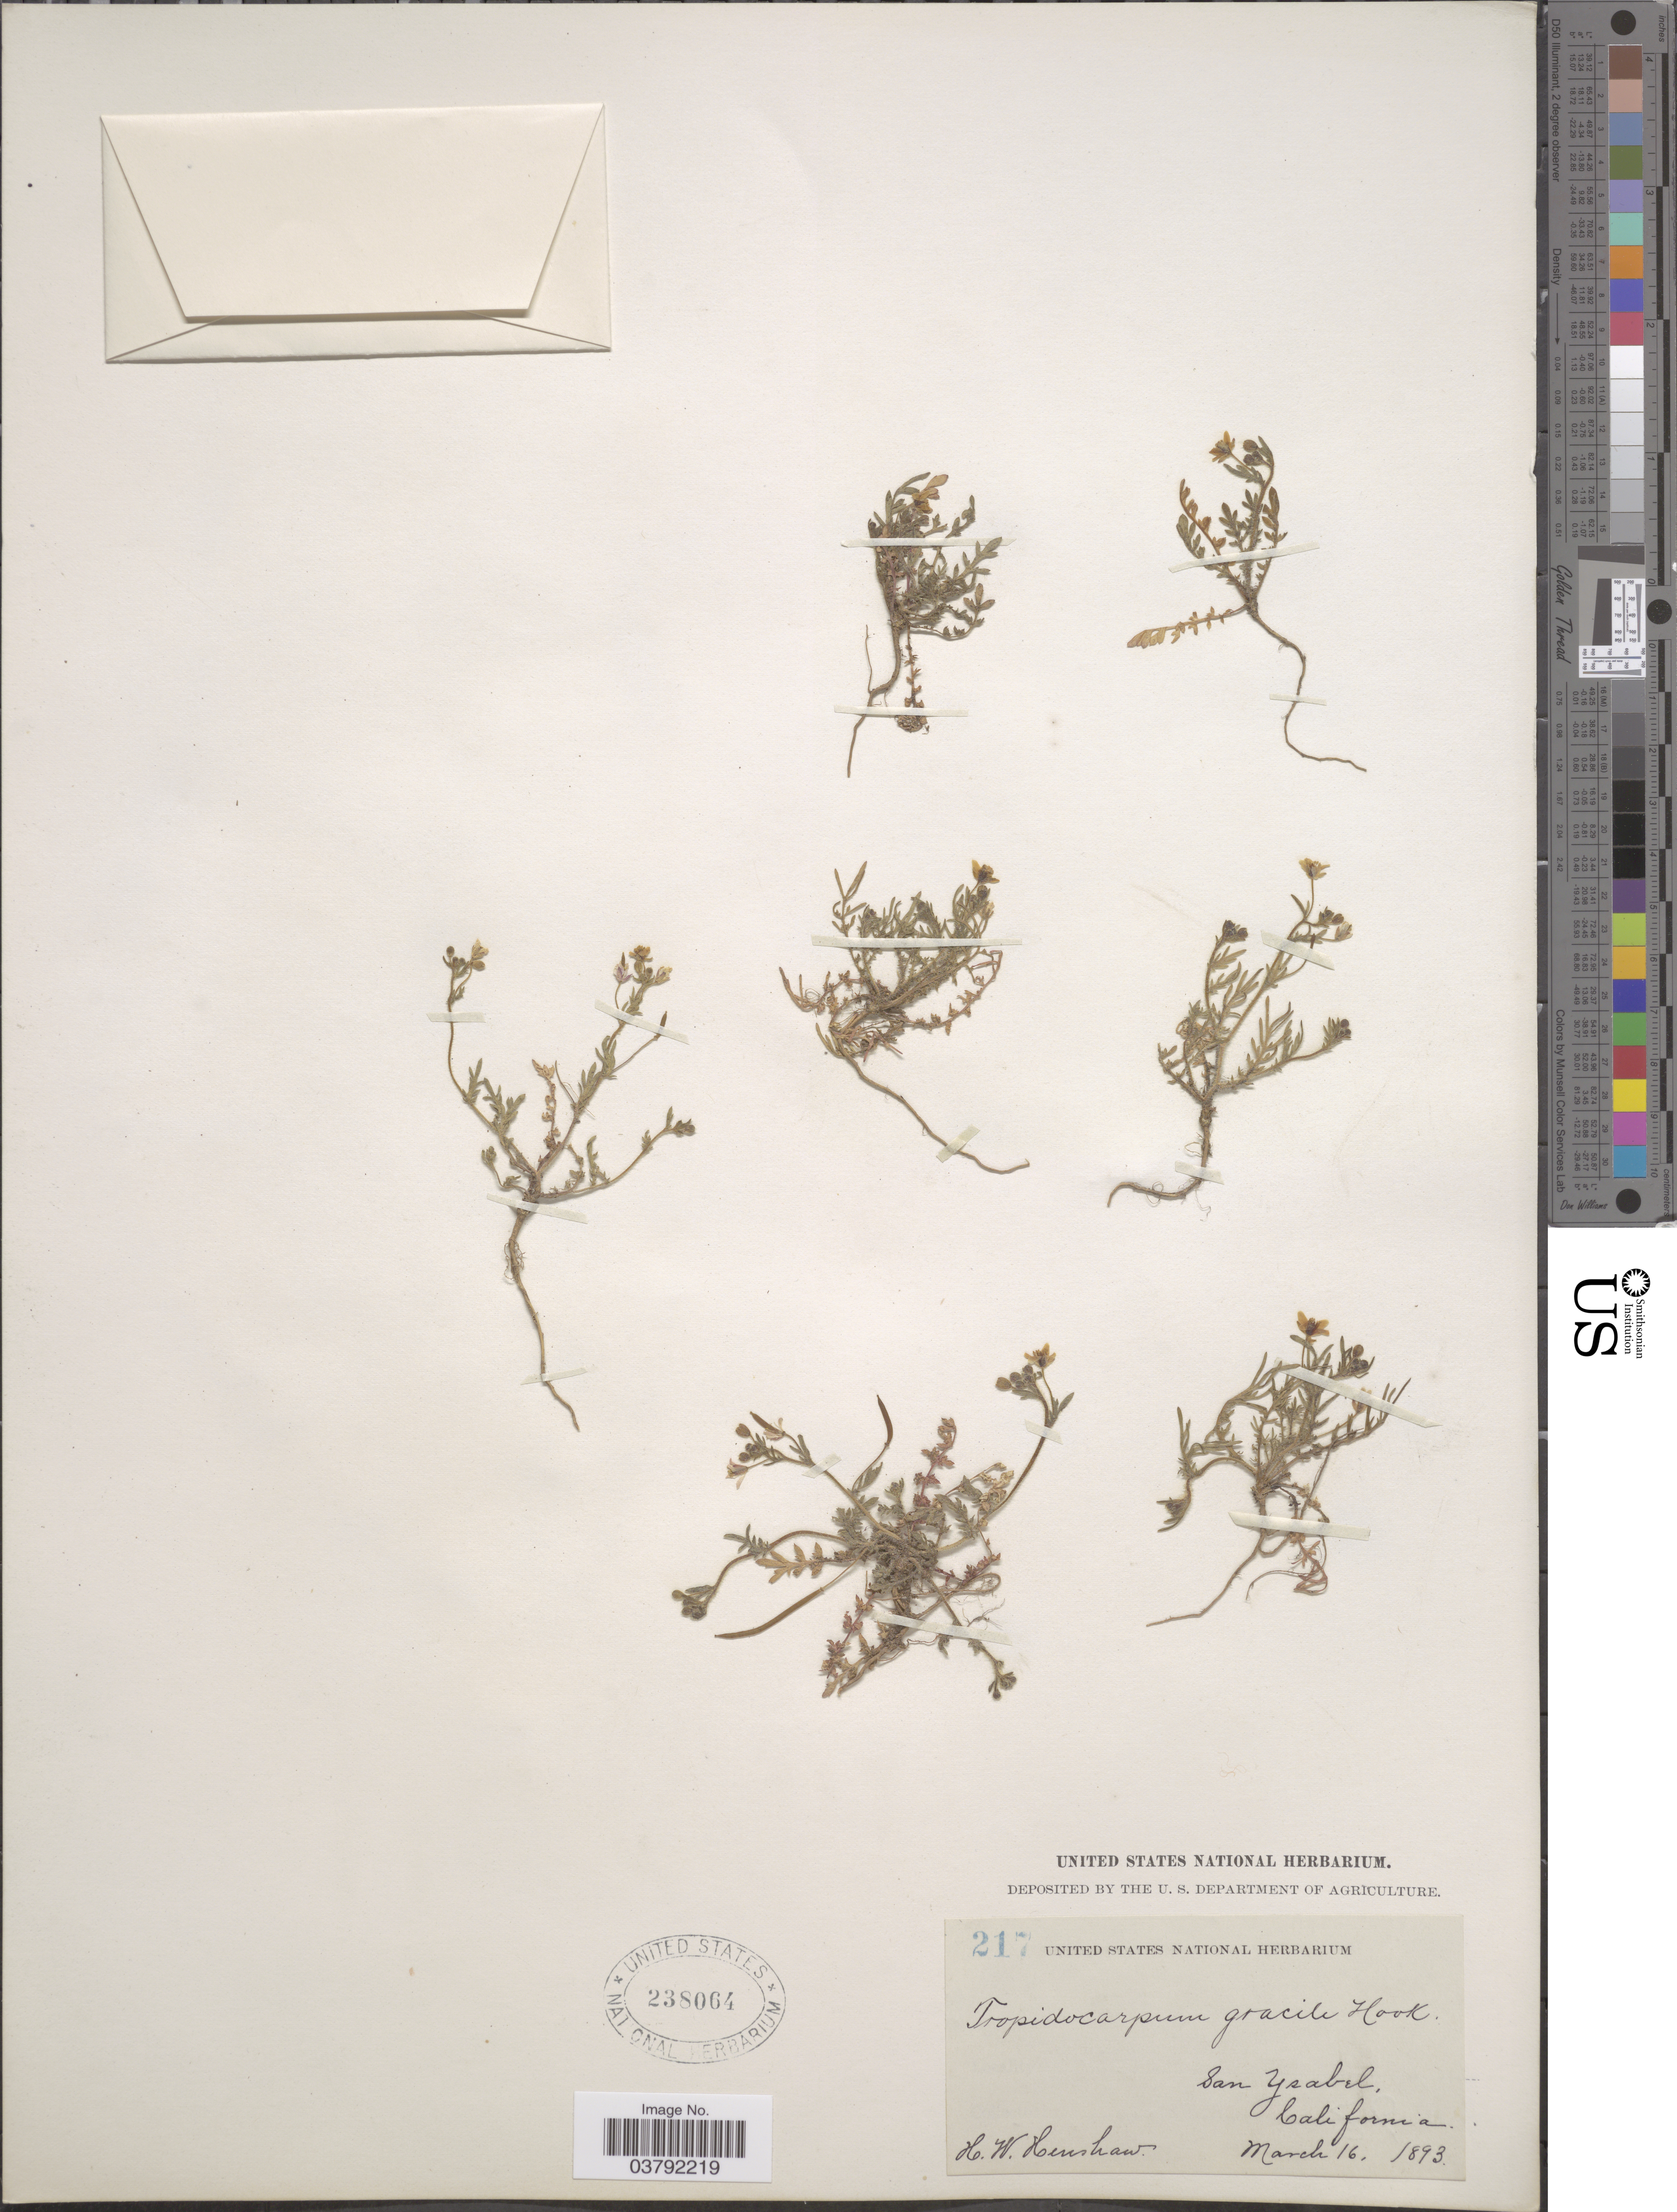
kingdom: Plantae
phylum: Tracheophyta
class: Magnoliopsida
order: Brassicales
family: Brassicaceae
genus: Tropidocarpum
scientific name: Tropidocarpum gracile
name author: Hook.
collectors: H. Henshaw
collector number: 217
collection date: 1893-03-16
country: United States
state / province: California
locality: San Ysabel.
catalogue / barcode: US 238064